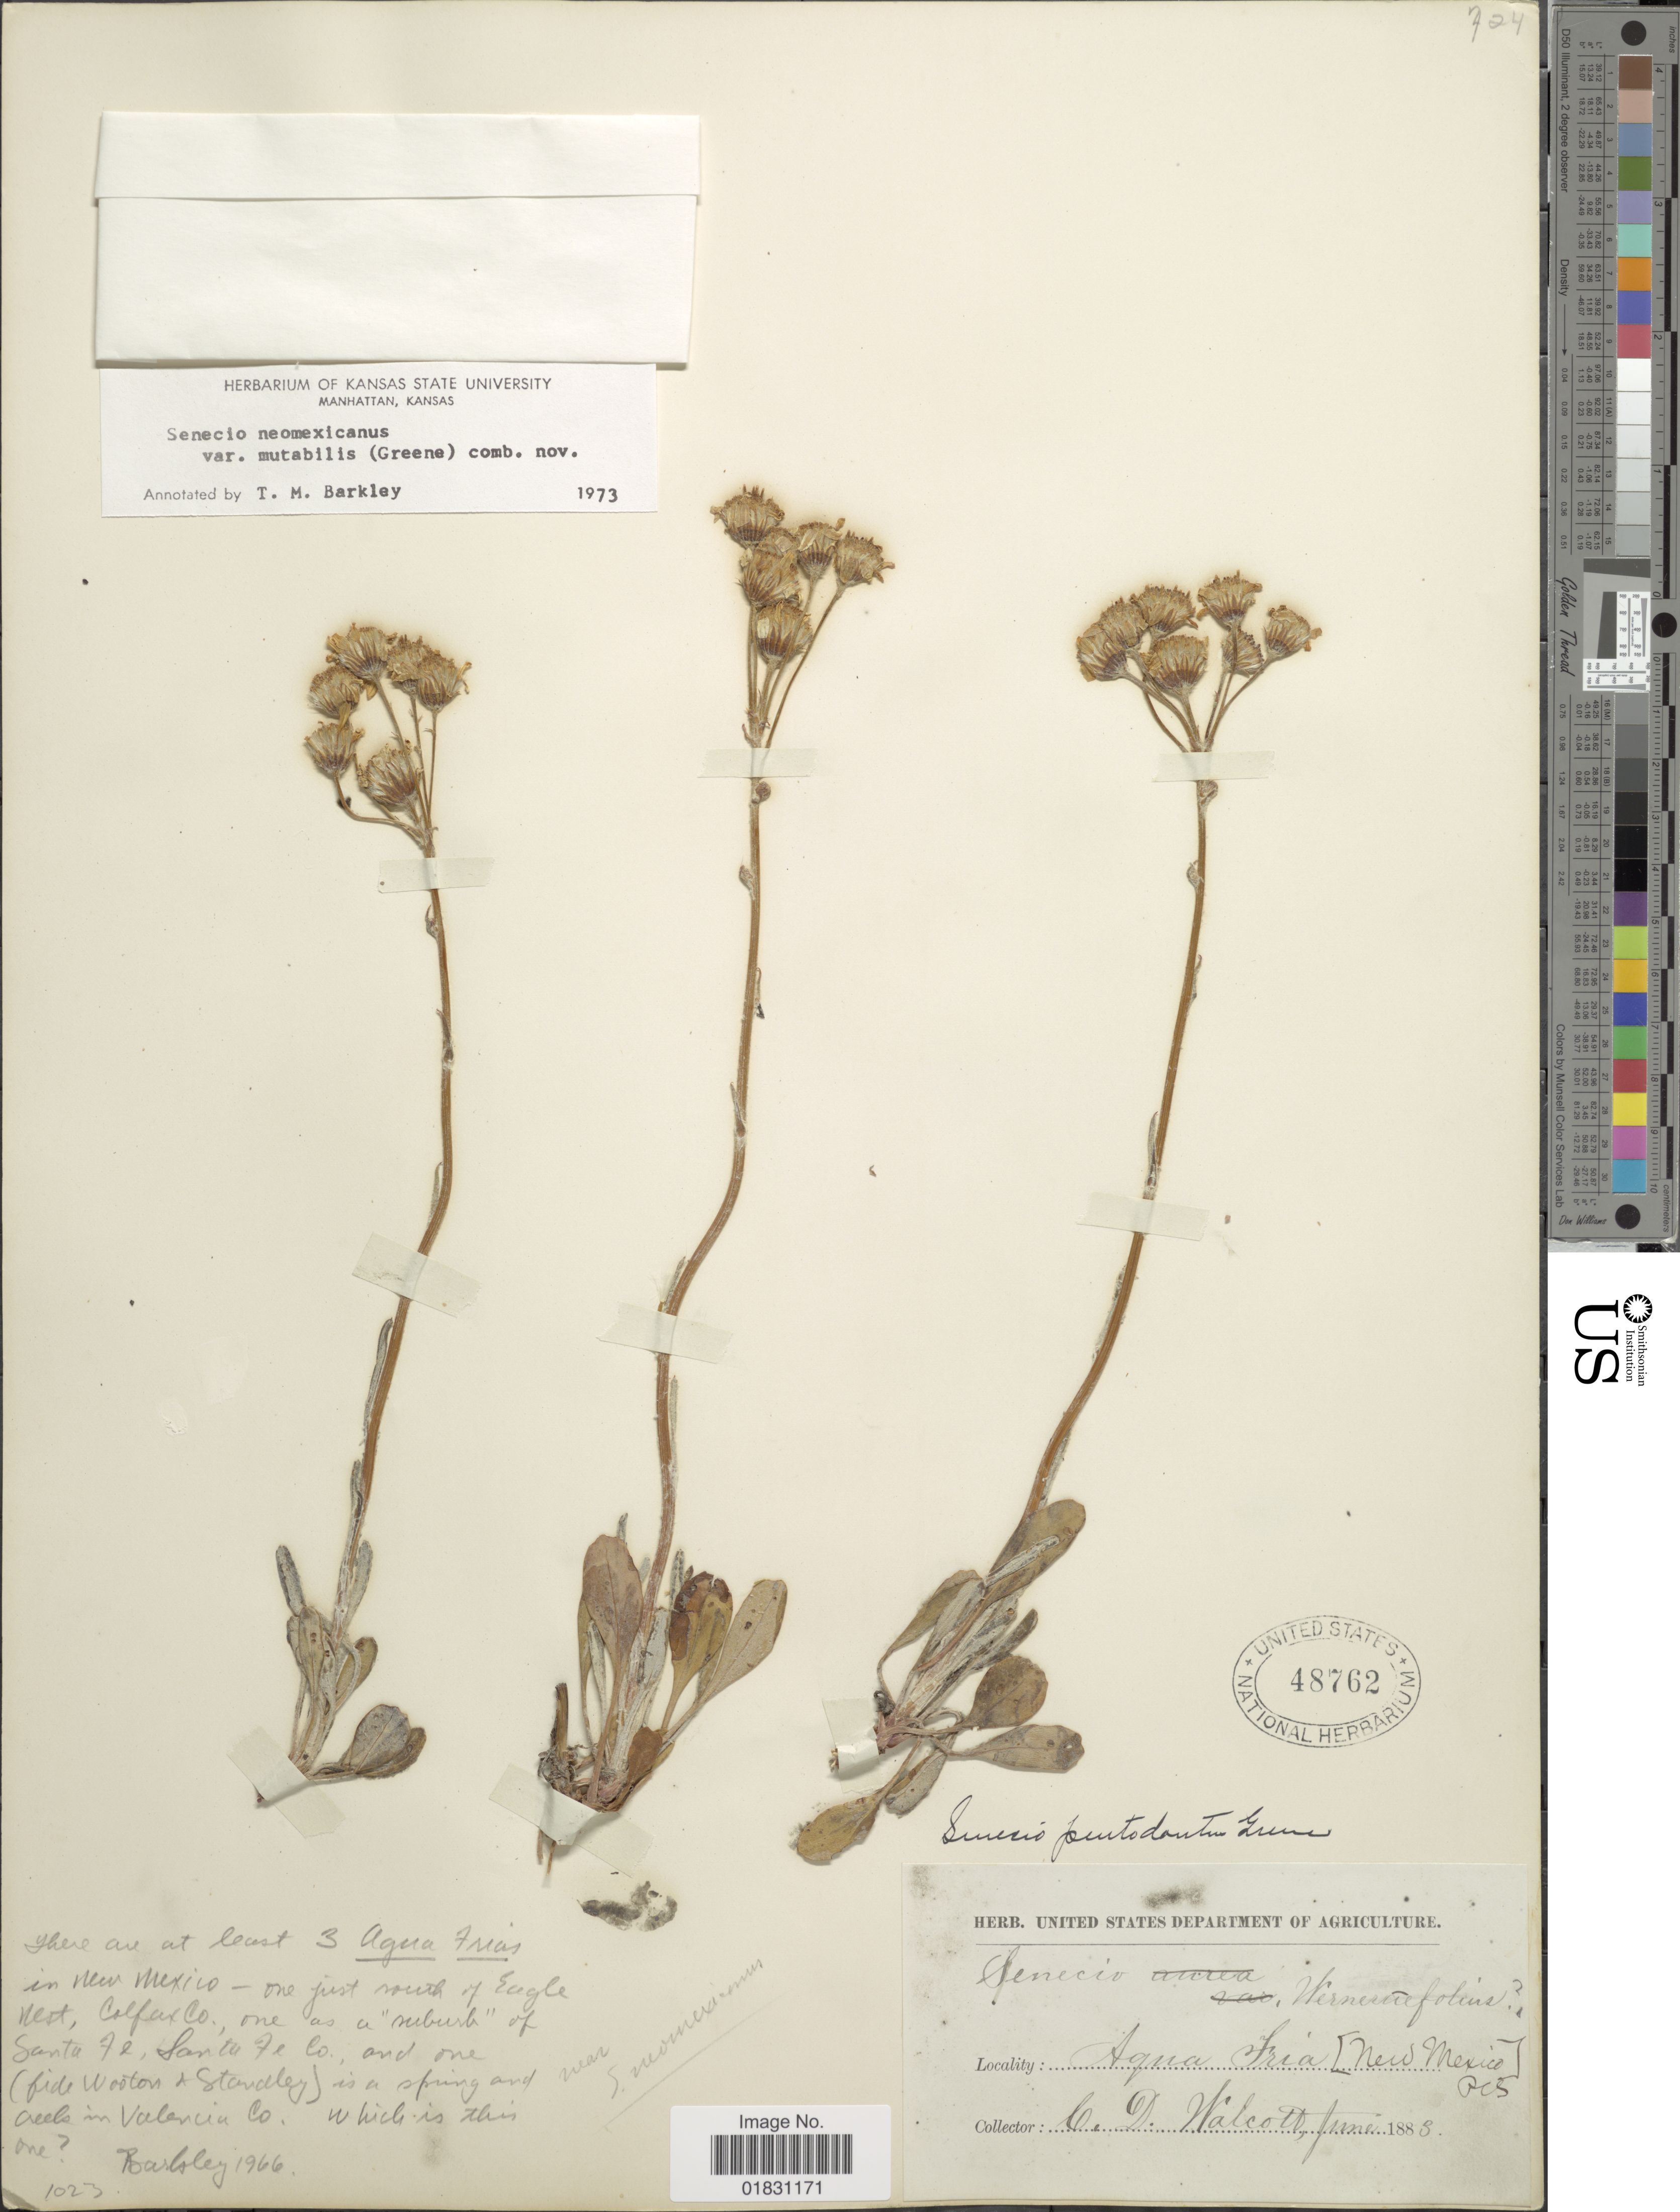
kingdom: Plantae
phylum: Tracheophyta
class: Magnoliopsida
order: Asterales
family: Asteraceae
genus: Packera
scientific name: Packera neomexicana var. mutabilis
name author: (Greene) W.A. Weber & Á. Löve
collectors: C. Walcott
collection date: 1883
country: United States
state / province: New Mexico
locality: Aqua Fria, one just south of Eagle Nest, Colfax Co.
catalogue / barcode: US 48762